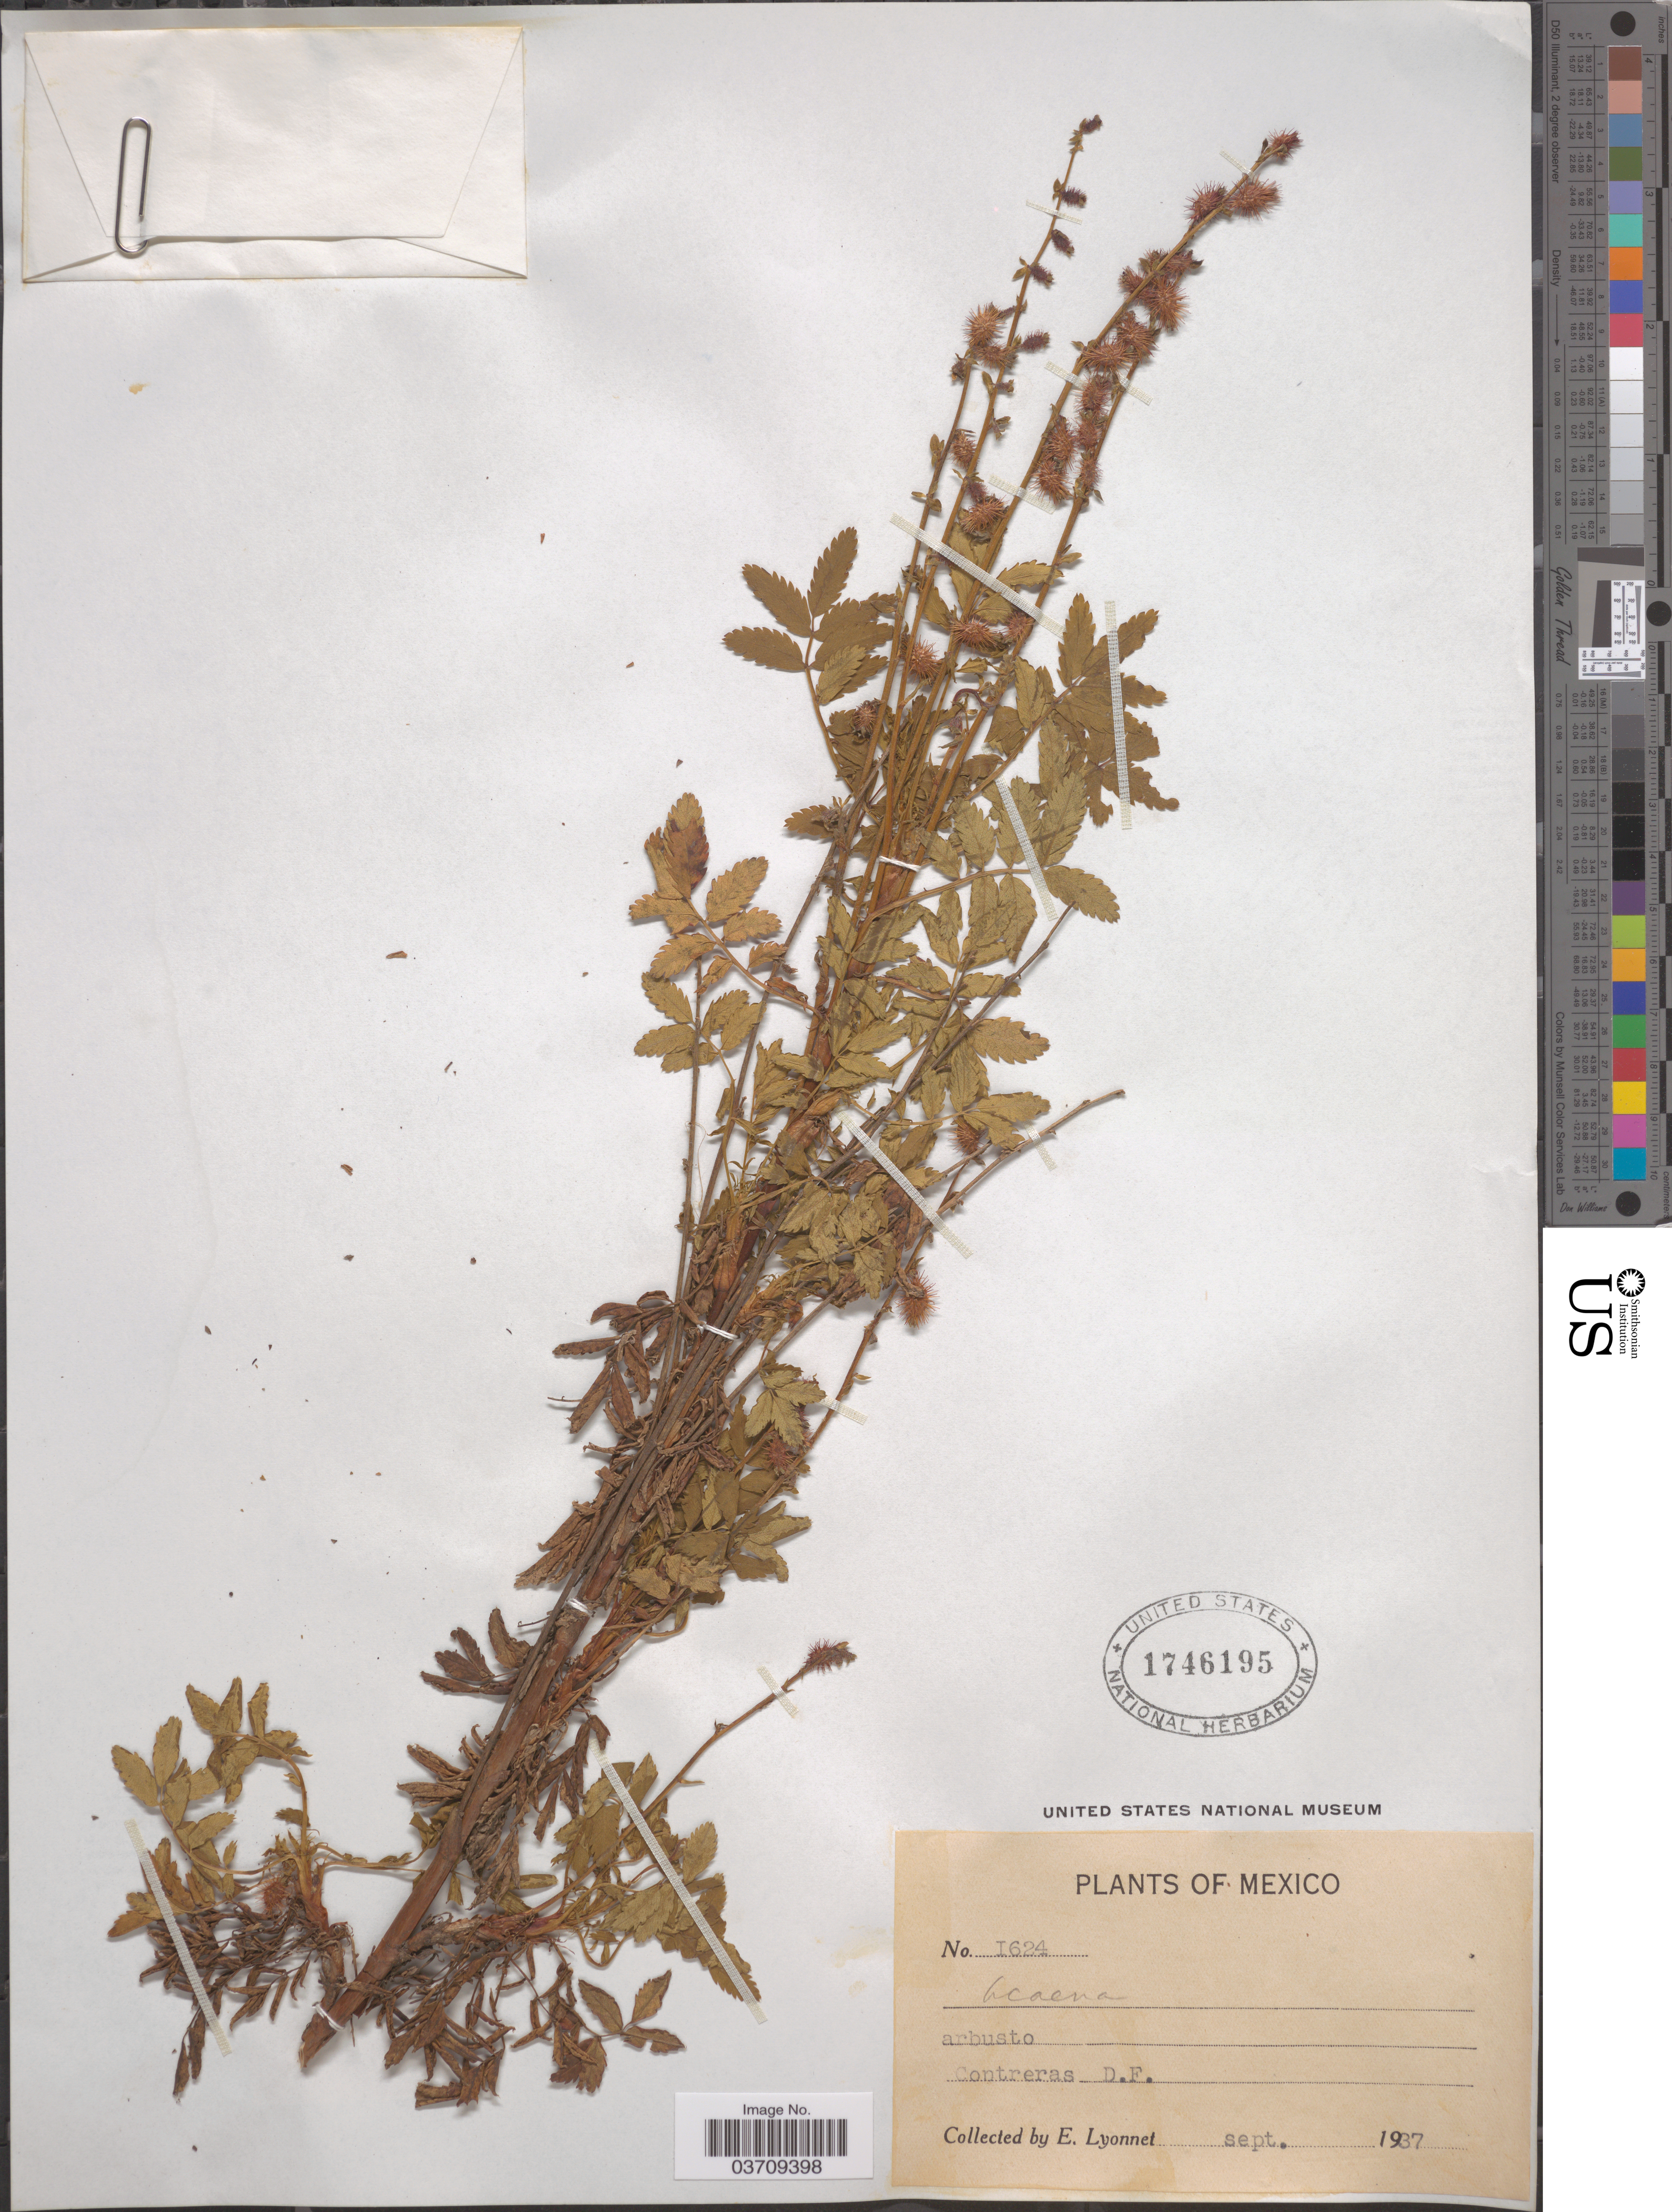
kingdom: Plantae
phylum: Tracheophyta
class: Magnoliopsida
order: Rosales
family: Rosaceae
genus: Acaena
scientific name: Acaena sp.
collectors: E. Lyonnet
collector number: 1624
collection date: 1937-09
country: Mexico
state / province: Distrito Federal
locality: Contreras.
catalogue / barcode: US 1746195